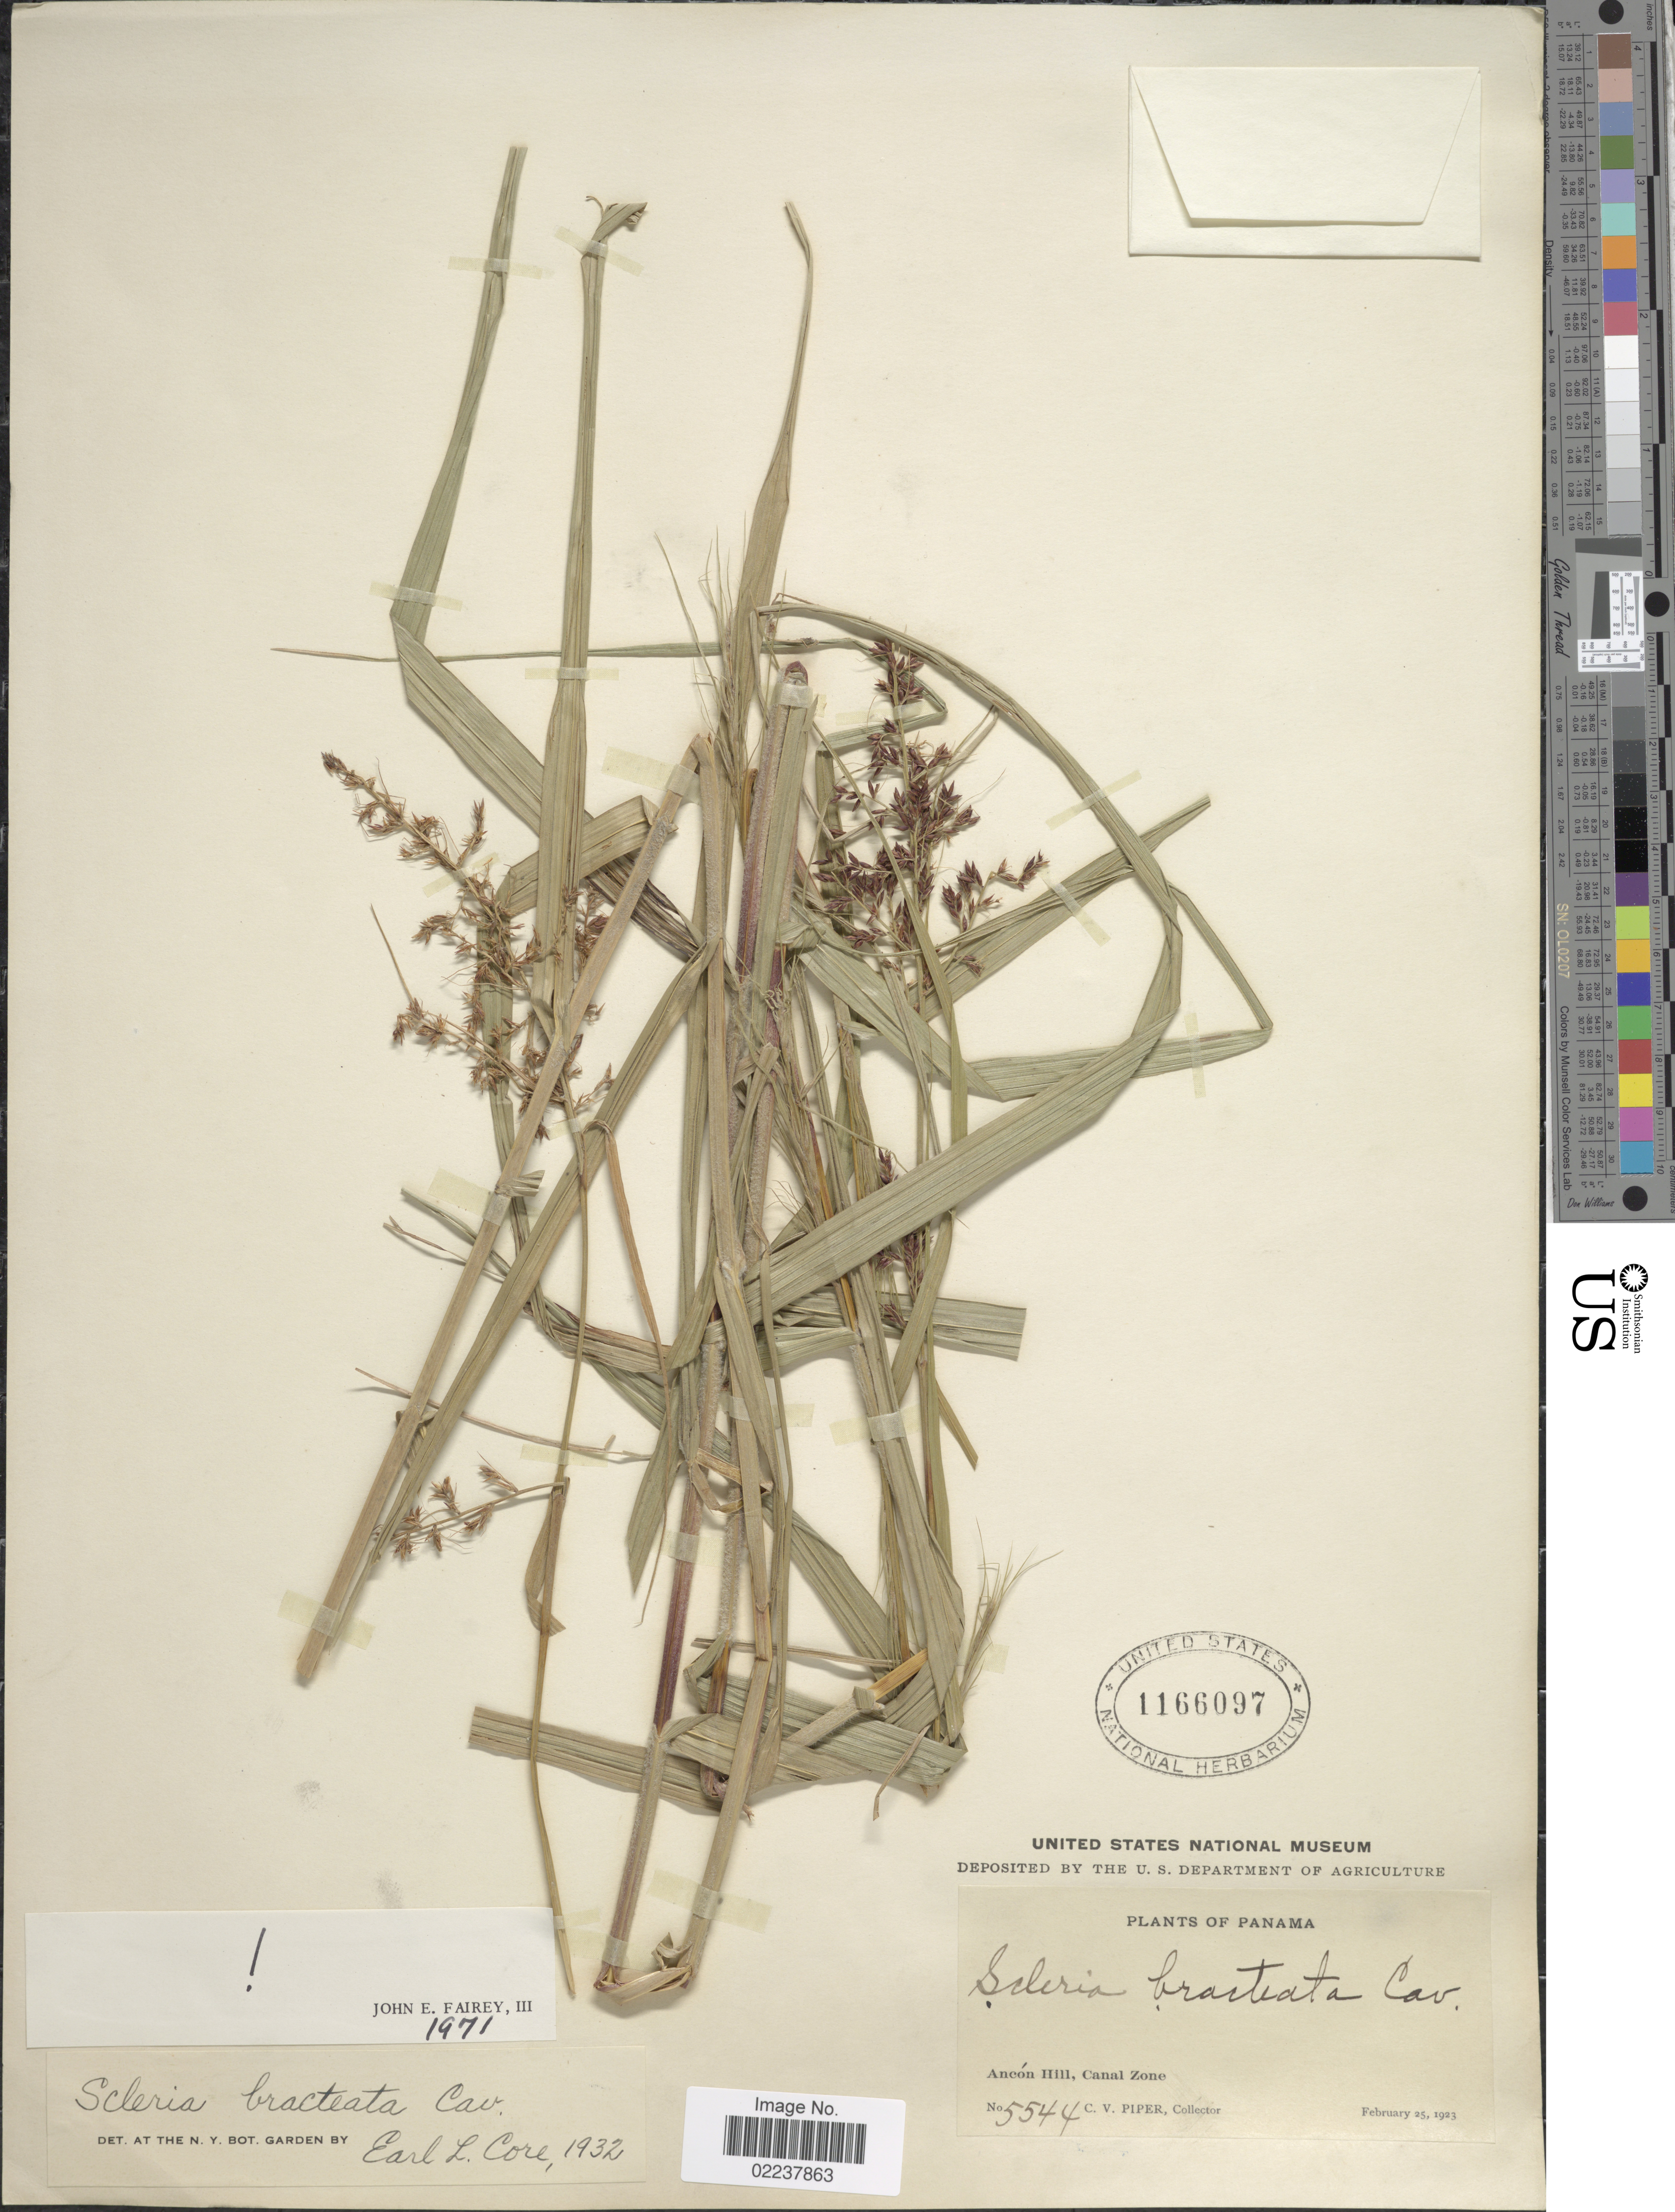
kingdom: Plantae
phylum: Tracheophyta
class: Liliopsida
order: Poales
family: Cyperaceae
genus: Scleria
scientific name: Scleria bracteata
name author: Cav.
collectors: C. V. Piper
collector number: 5544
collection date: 1923-02-25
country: Panama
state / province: Colón / Panamá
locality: Ancon Hill, Canal Zone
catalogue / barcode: US 1166097